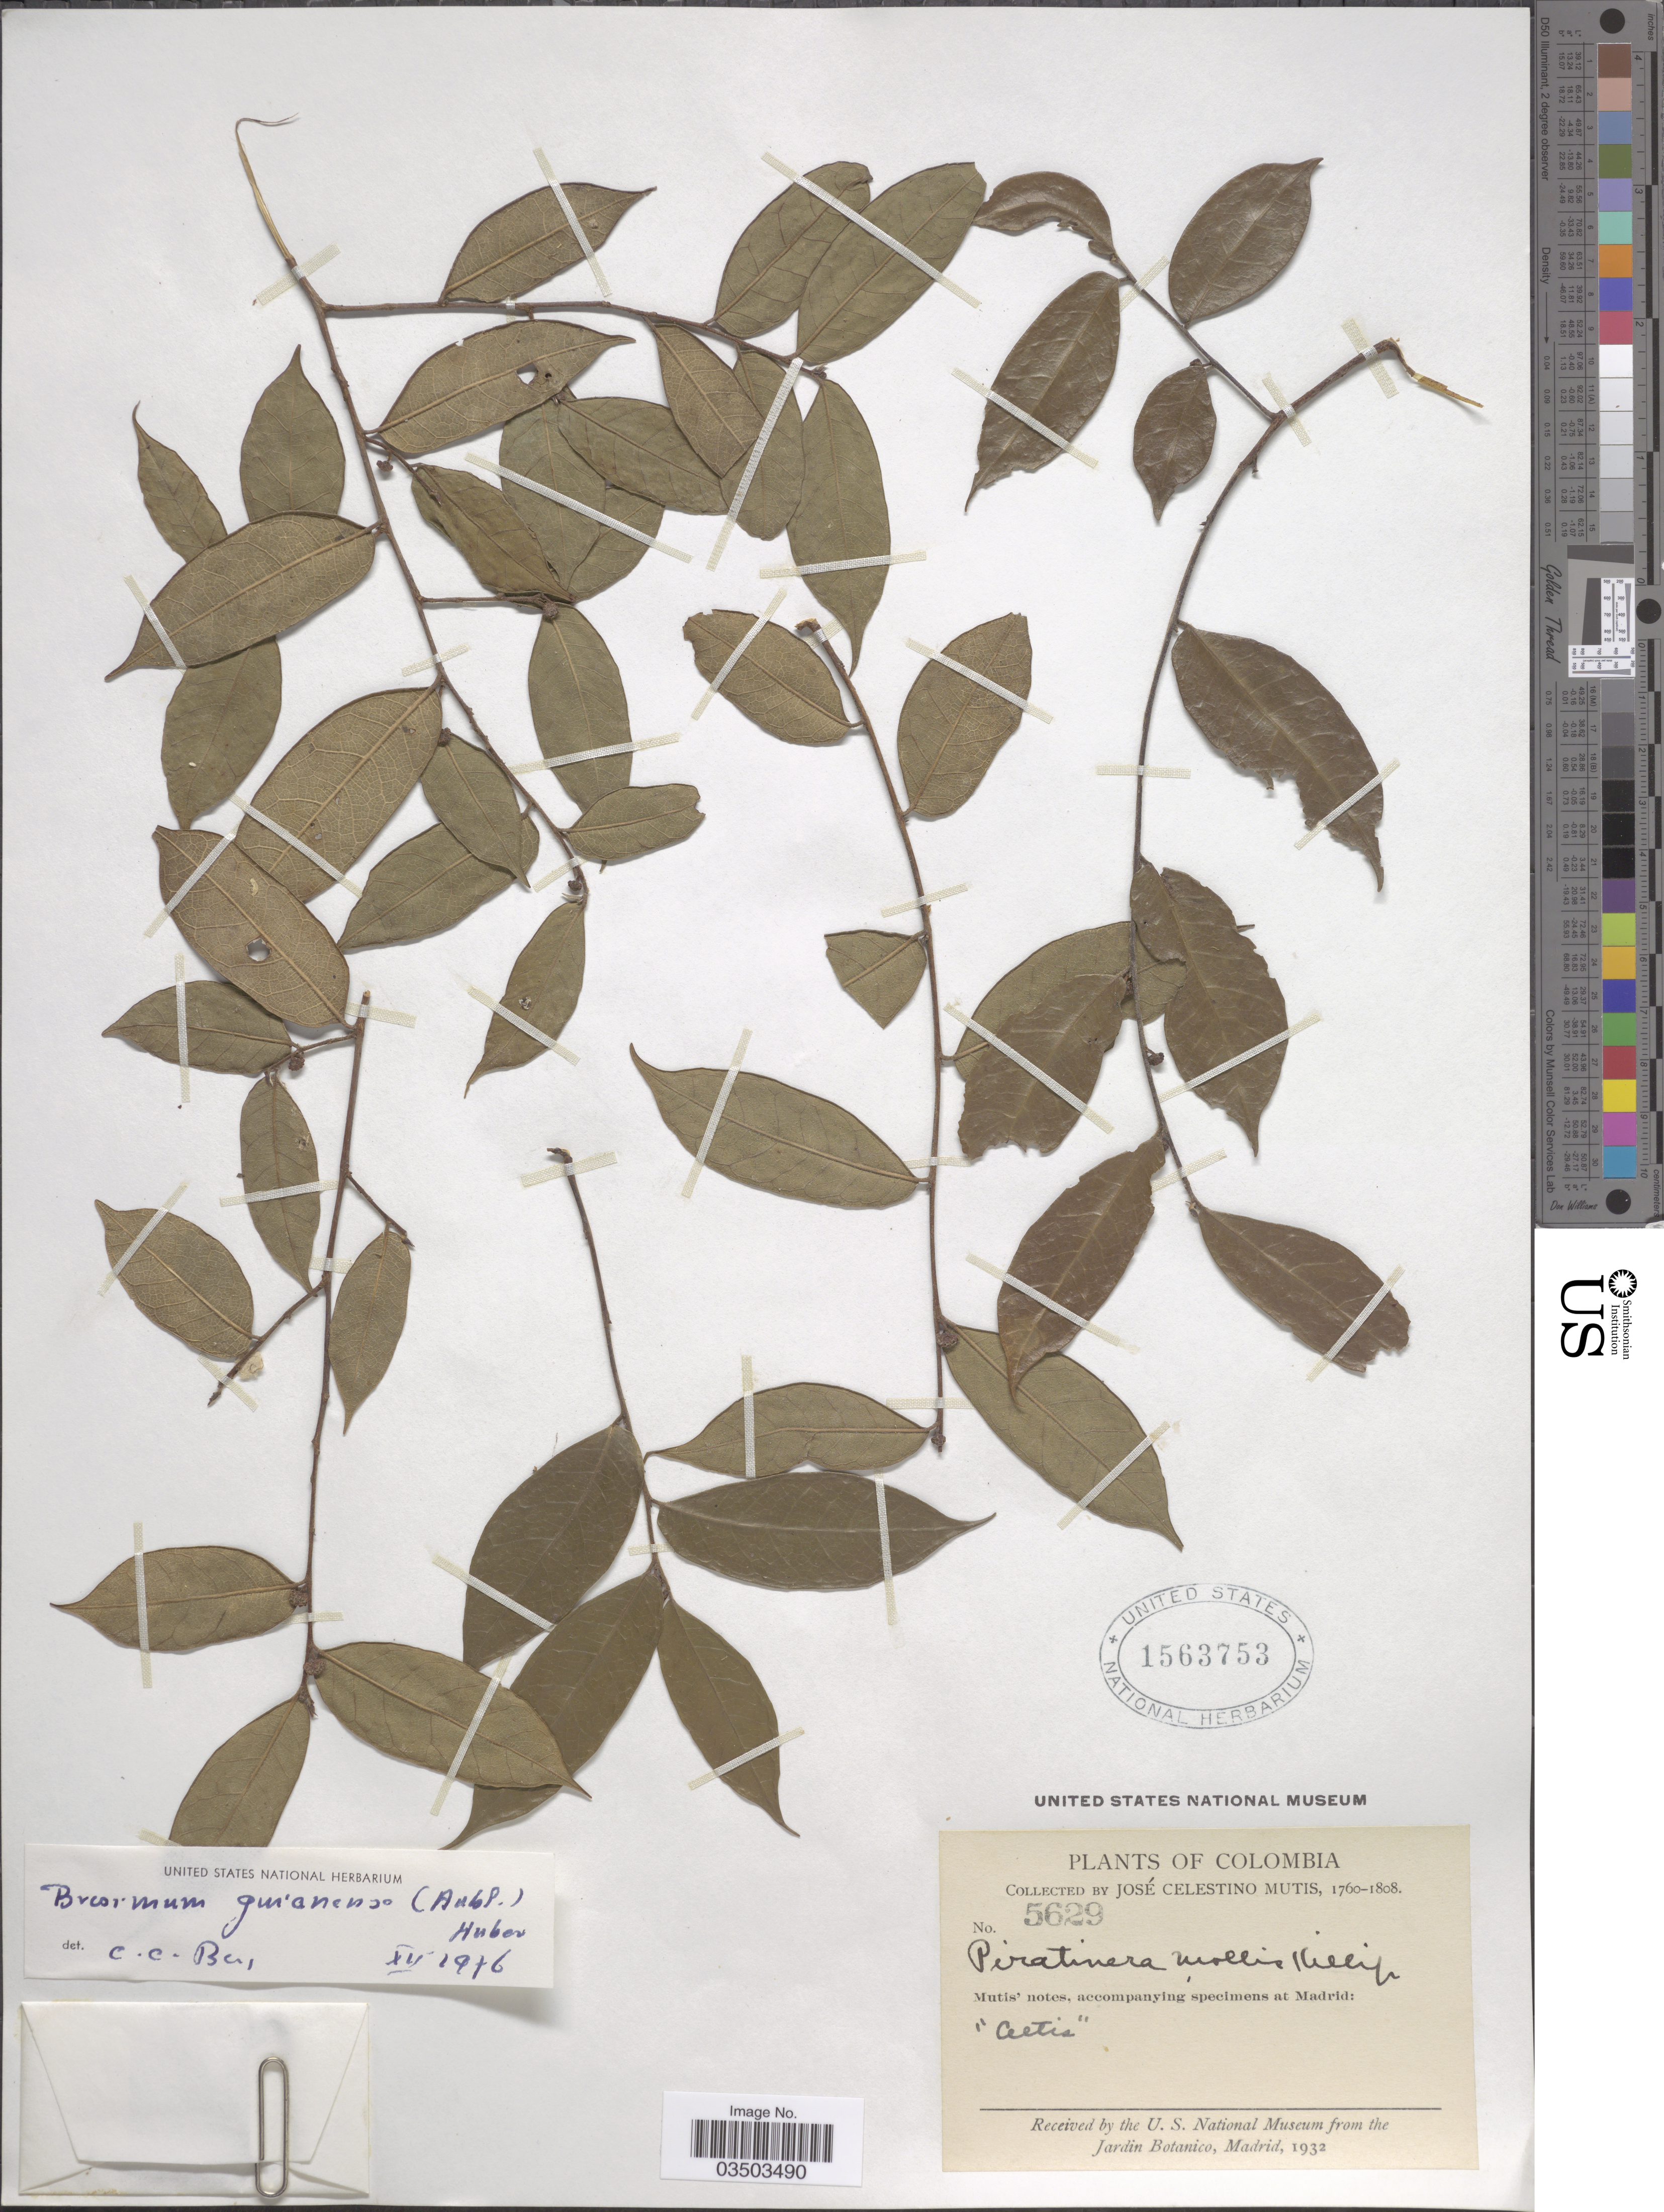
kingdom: Plantae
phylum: Tracheophyta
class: Magnoliopsida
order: Rosales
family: Moraceae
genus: Brosimum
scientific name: Brosimum guianense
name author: (Aubl.) Huber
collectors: J. C. B. Mutis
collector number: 5629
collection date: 1760/1808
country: Colombia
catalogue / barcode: US 1563753